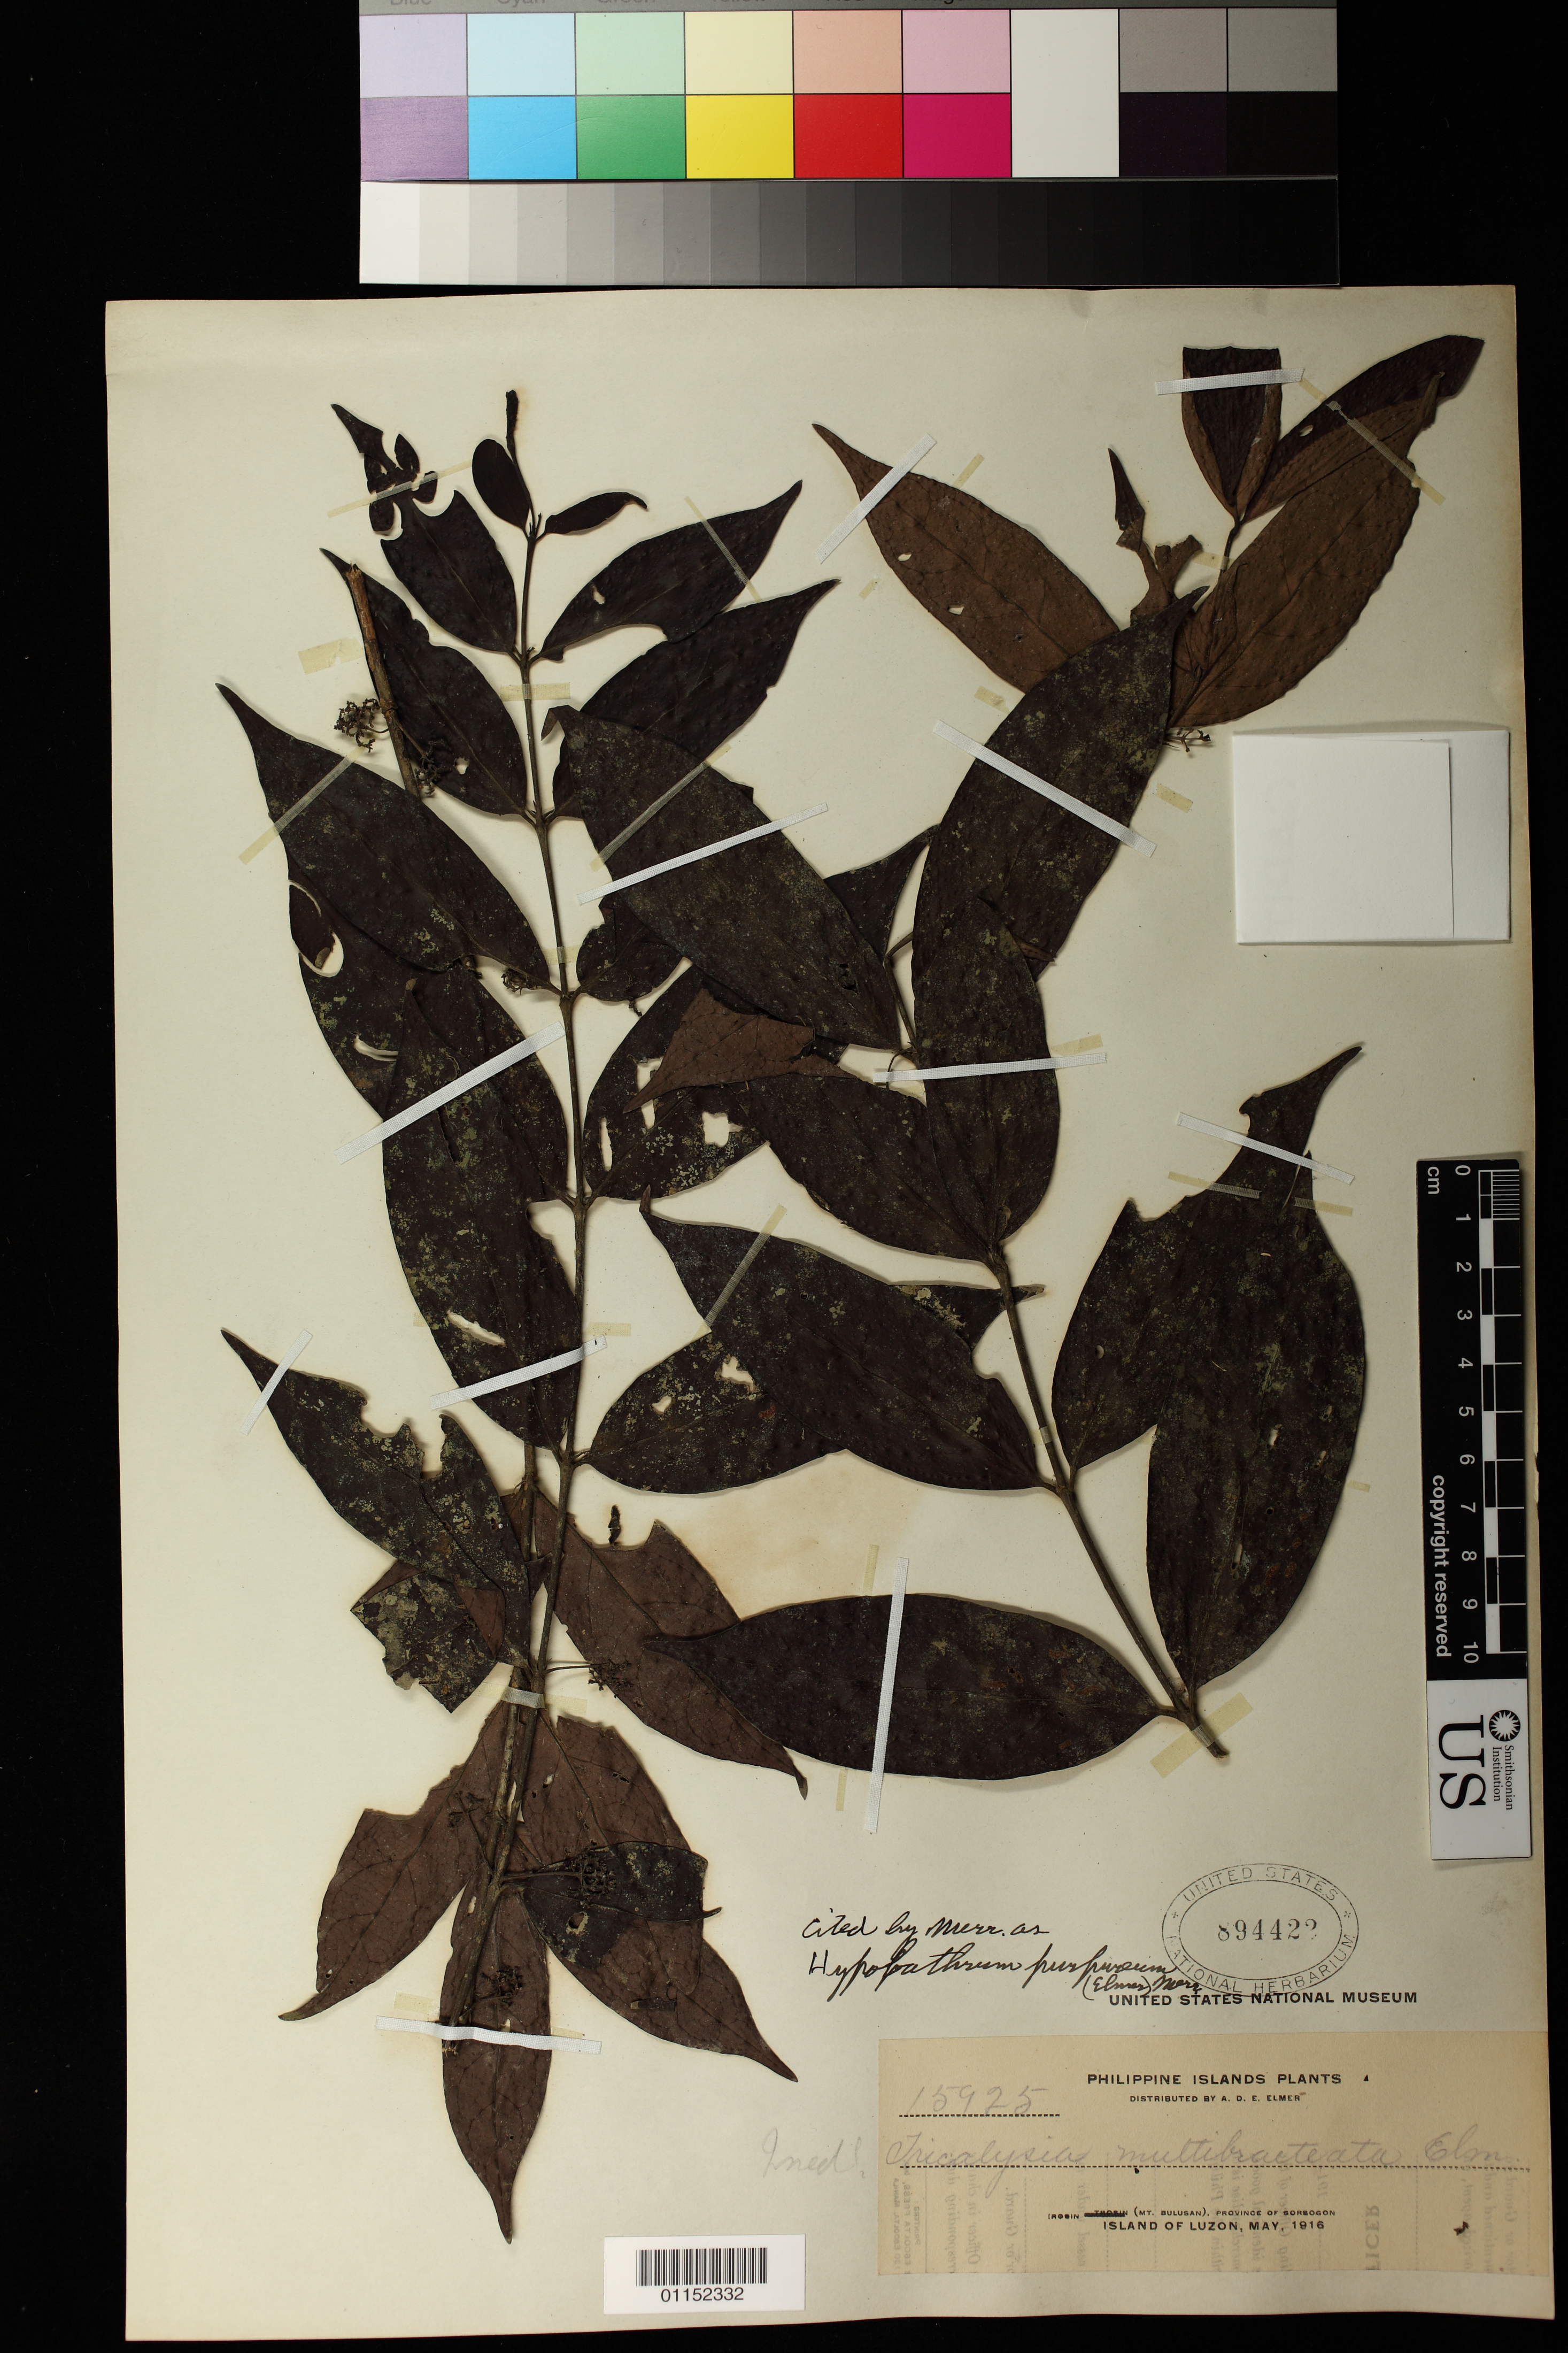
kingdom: Plantae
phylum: Tracheophyta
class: Magnoliopsida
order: Gentianales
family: Rubiaceae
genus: Hypobathrum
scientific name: Hypobathrum purpureum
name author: (Elmer) Merr.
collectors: A. D. E. Elmer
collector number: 15925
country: Philippines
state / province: Bicol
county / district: Sorsogon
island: Luzon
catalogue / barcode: US 894422